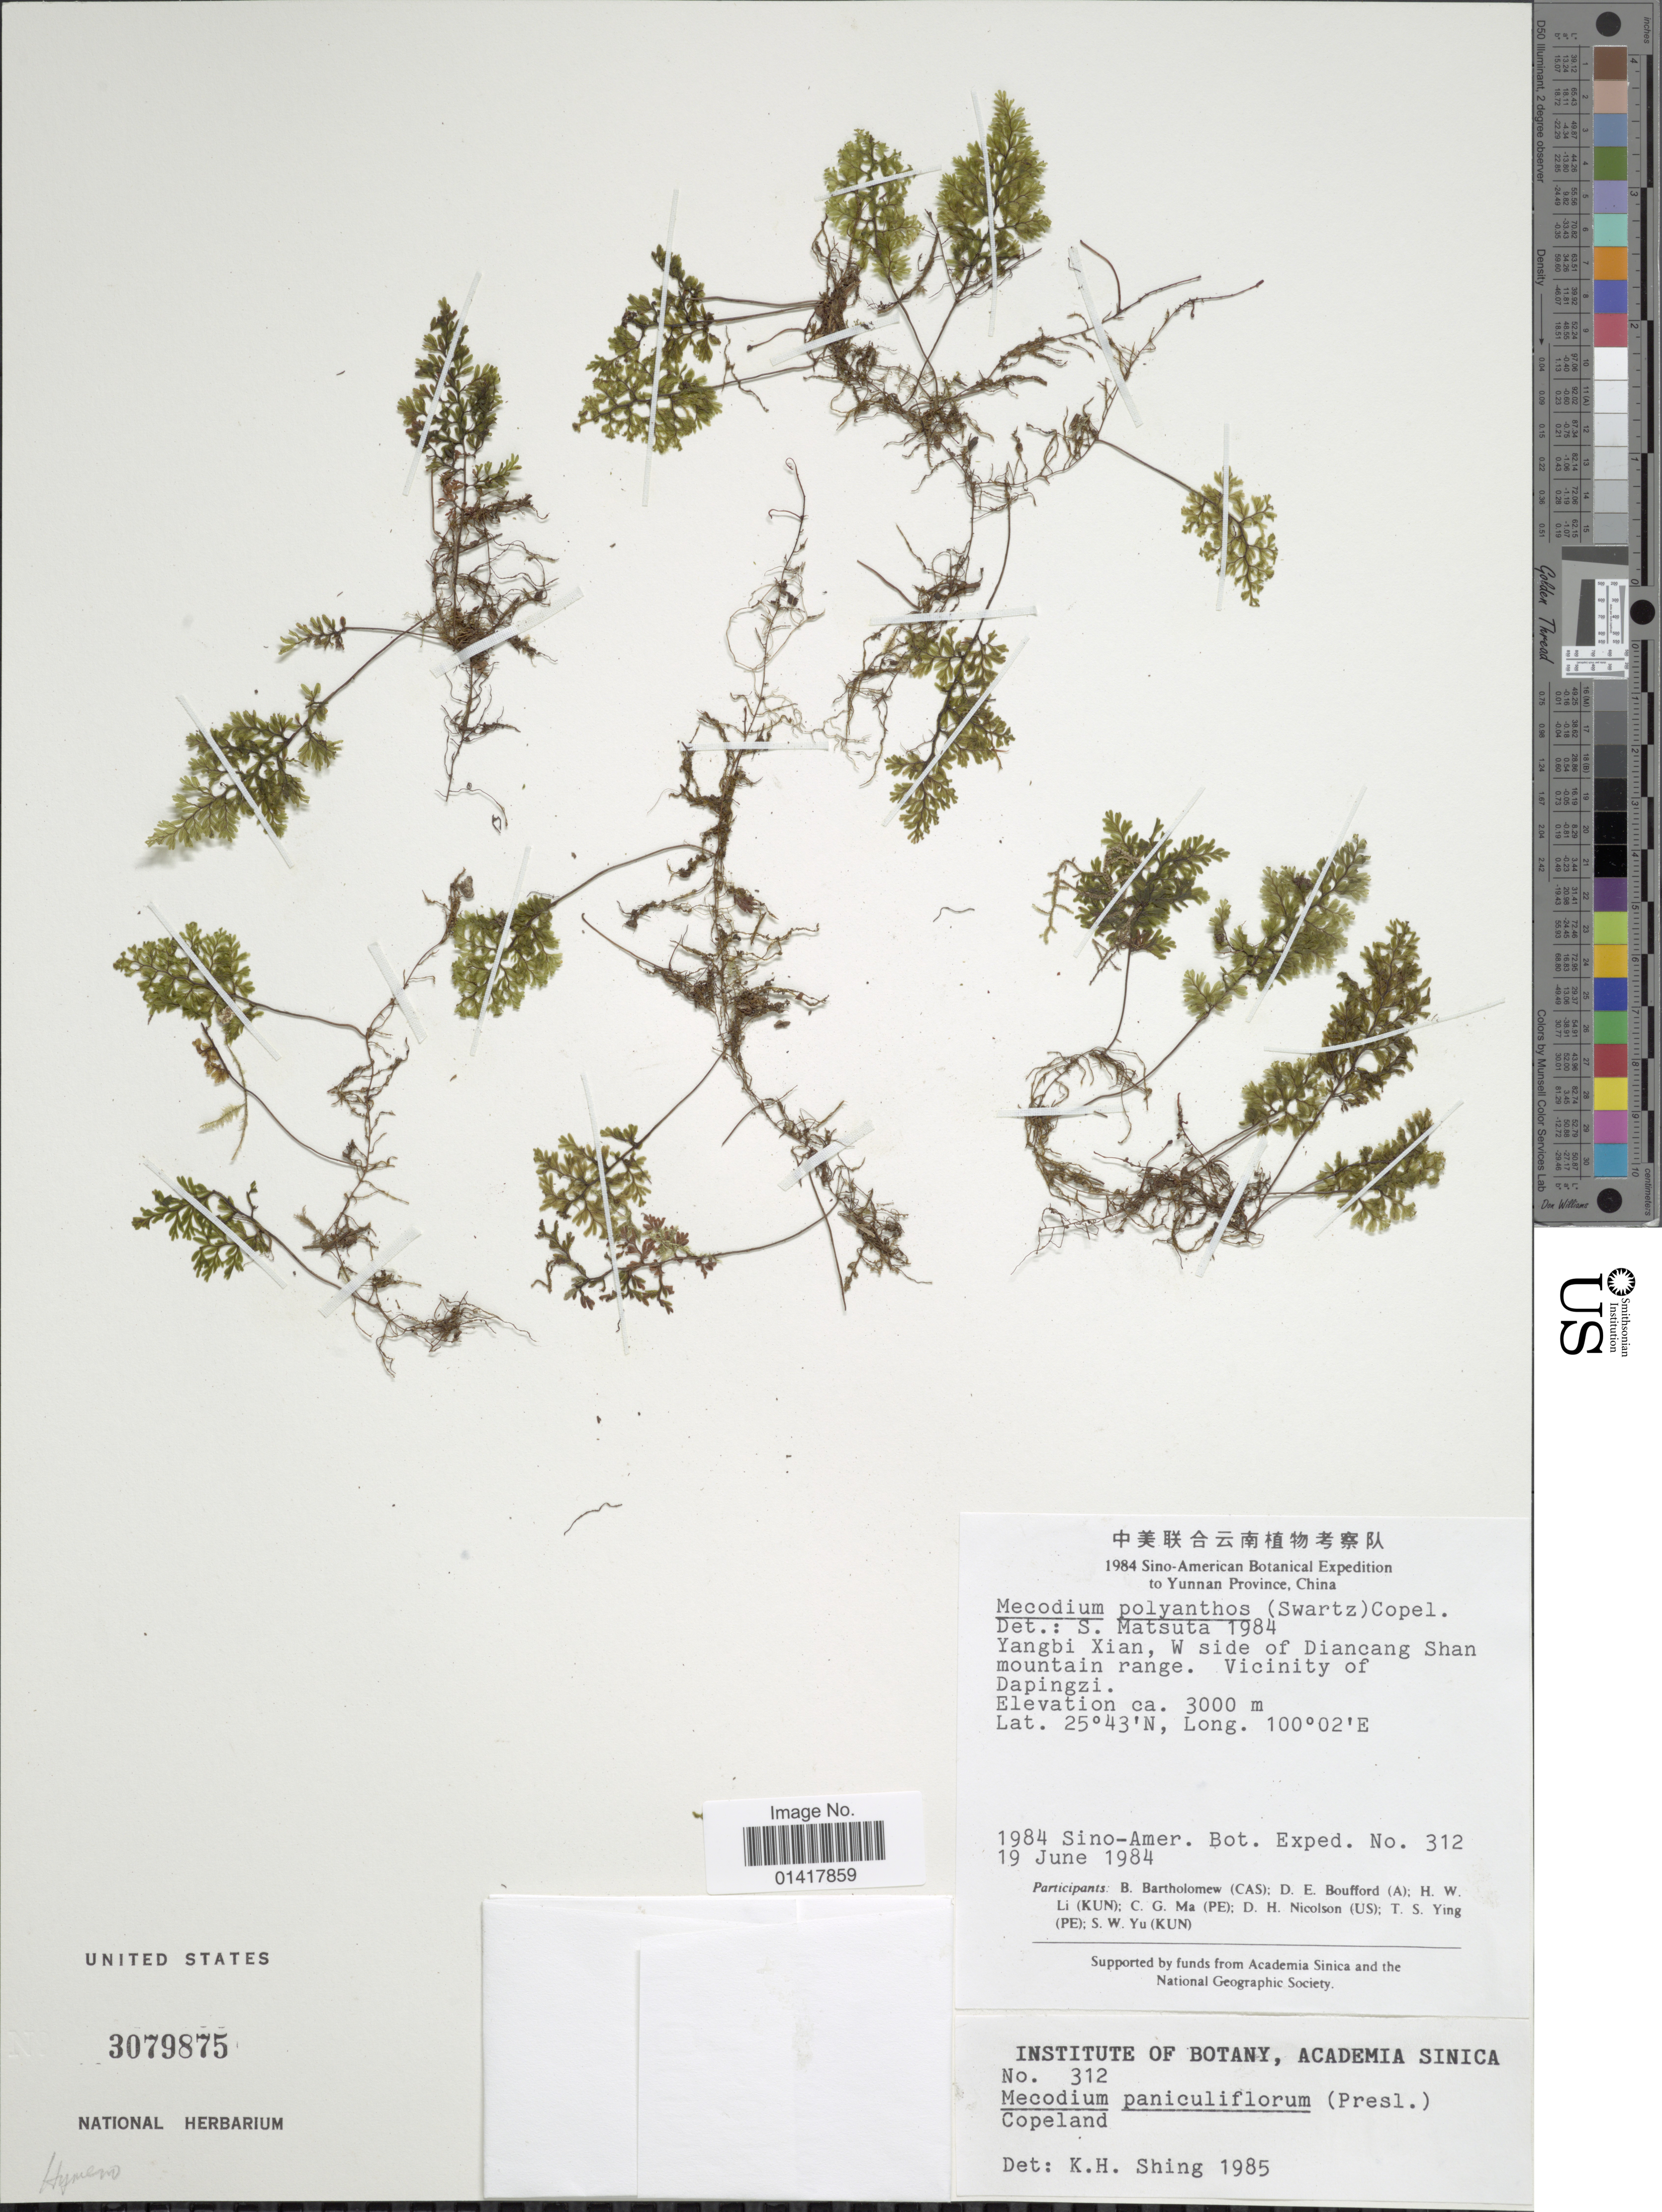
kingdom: Plantae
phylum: Tracheophyta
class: Polypodiopsida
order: Hymenophyllales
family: Hymenophyllaceae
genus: Hymenophyllum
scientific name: Hymenophyllum paniculiflorum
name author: C. Presl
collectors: B. Bartholomew, D. E. Boufford, H. W. Li, C. Ma & et al.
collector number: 312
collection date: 1984-06-19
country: China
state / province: Yunnan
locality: Yangbi Xian, W side of Diancang Shan mountain range. Vicinity of Dapingzi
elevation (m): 3000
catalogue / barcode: US 3079875